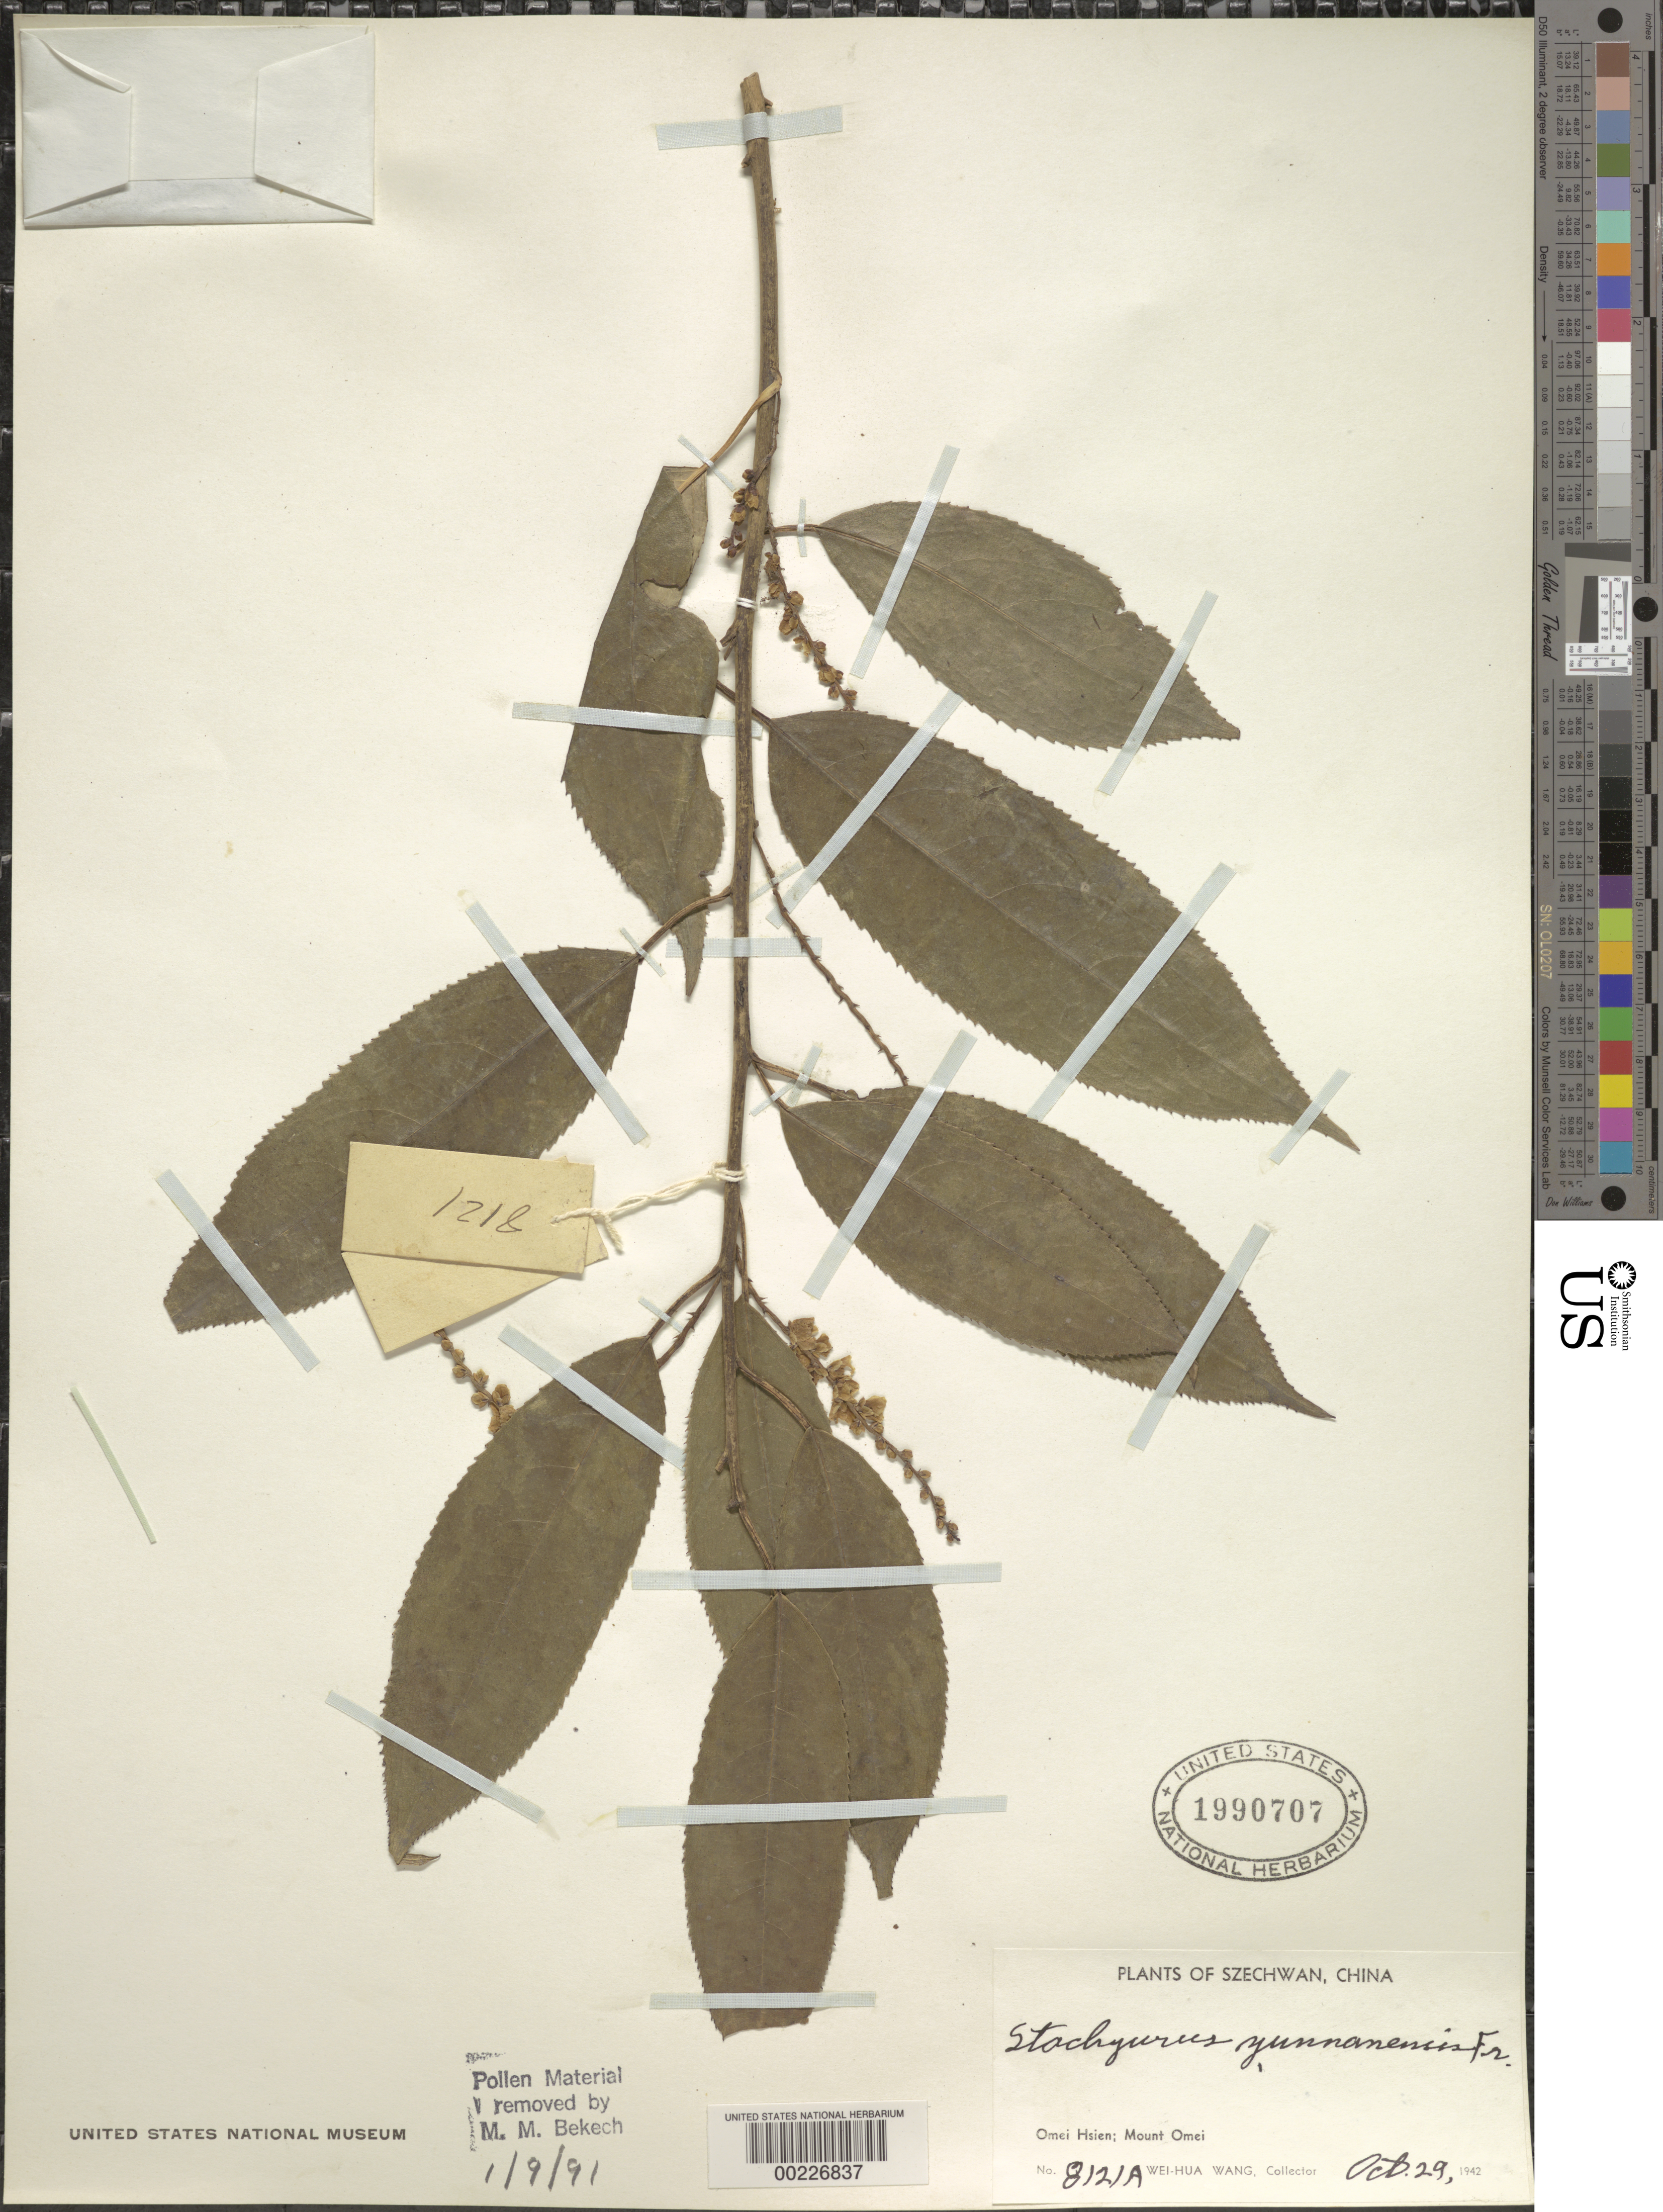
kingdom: Plantae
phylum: Tracheophyta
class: Magnoliopsida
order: Crossosomatales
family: Stachyuraceae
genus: Stachyurus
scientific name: Stachyurus yunnanensis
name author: Franch.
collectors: W. Wang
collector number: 8121a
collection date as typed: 29 Oct 1942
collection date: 1942-10-29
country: China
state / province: Sichuan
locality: Omei hsien; mount omei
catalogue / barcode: US 1990707